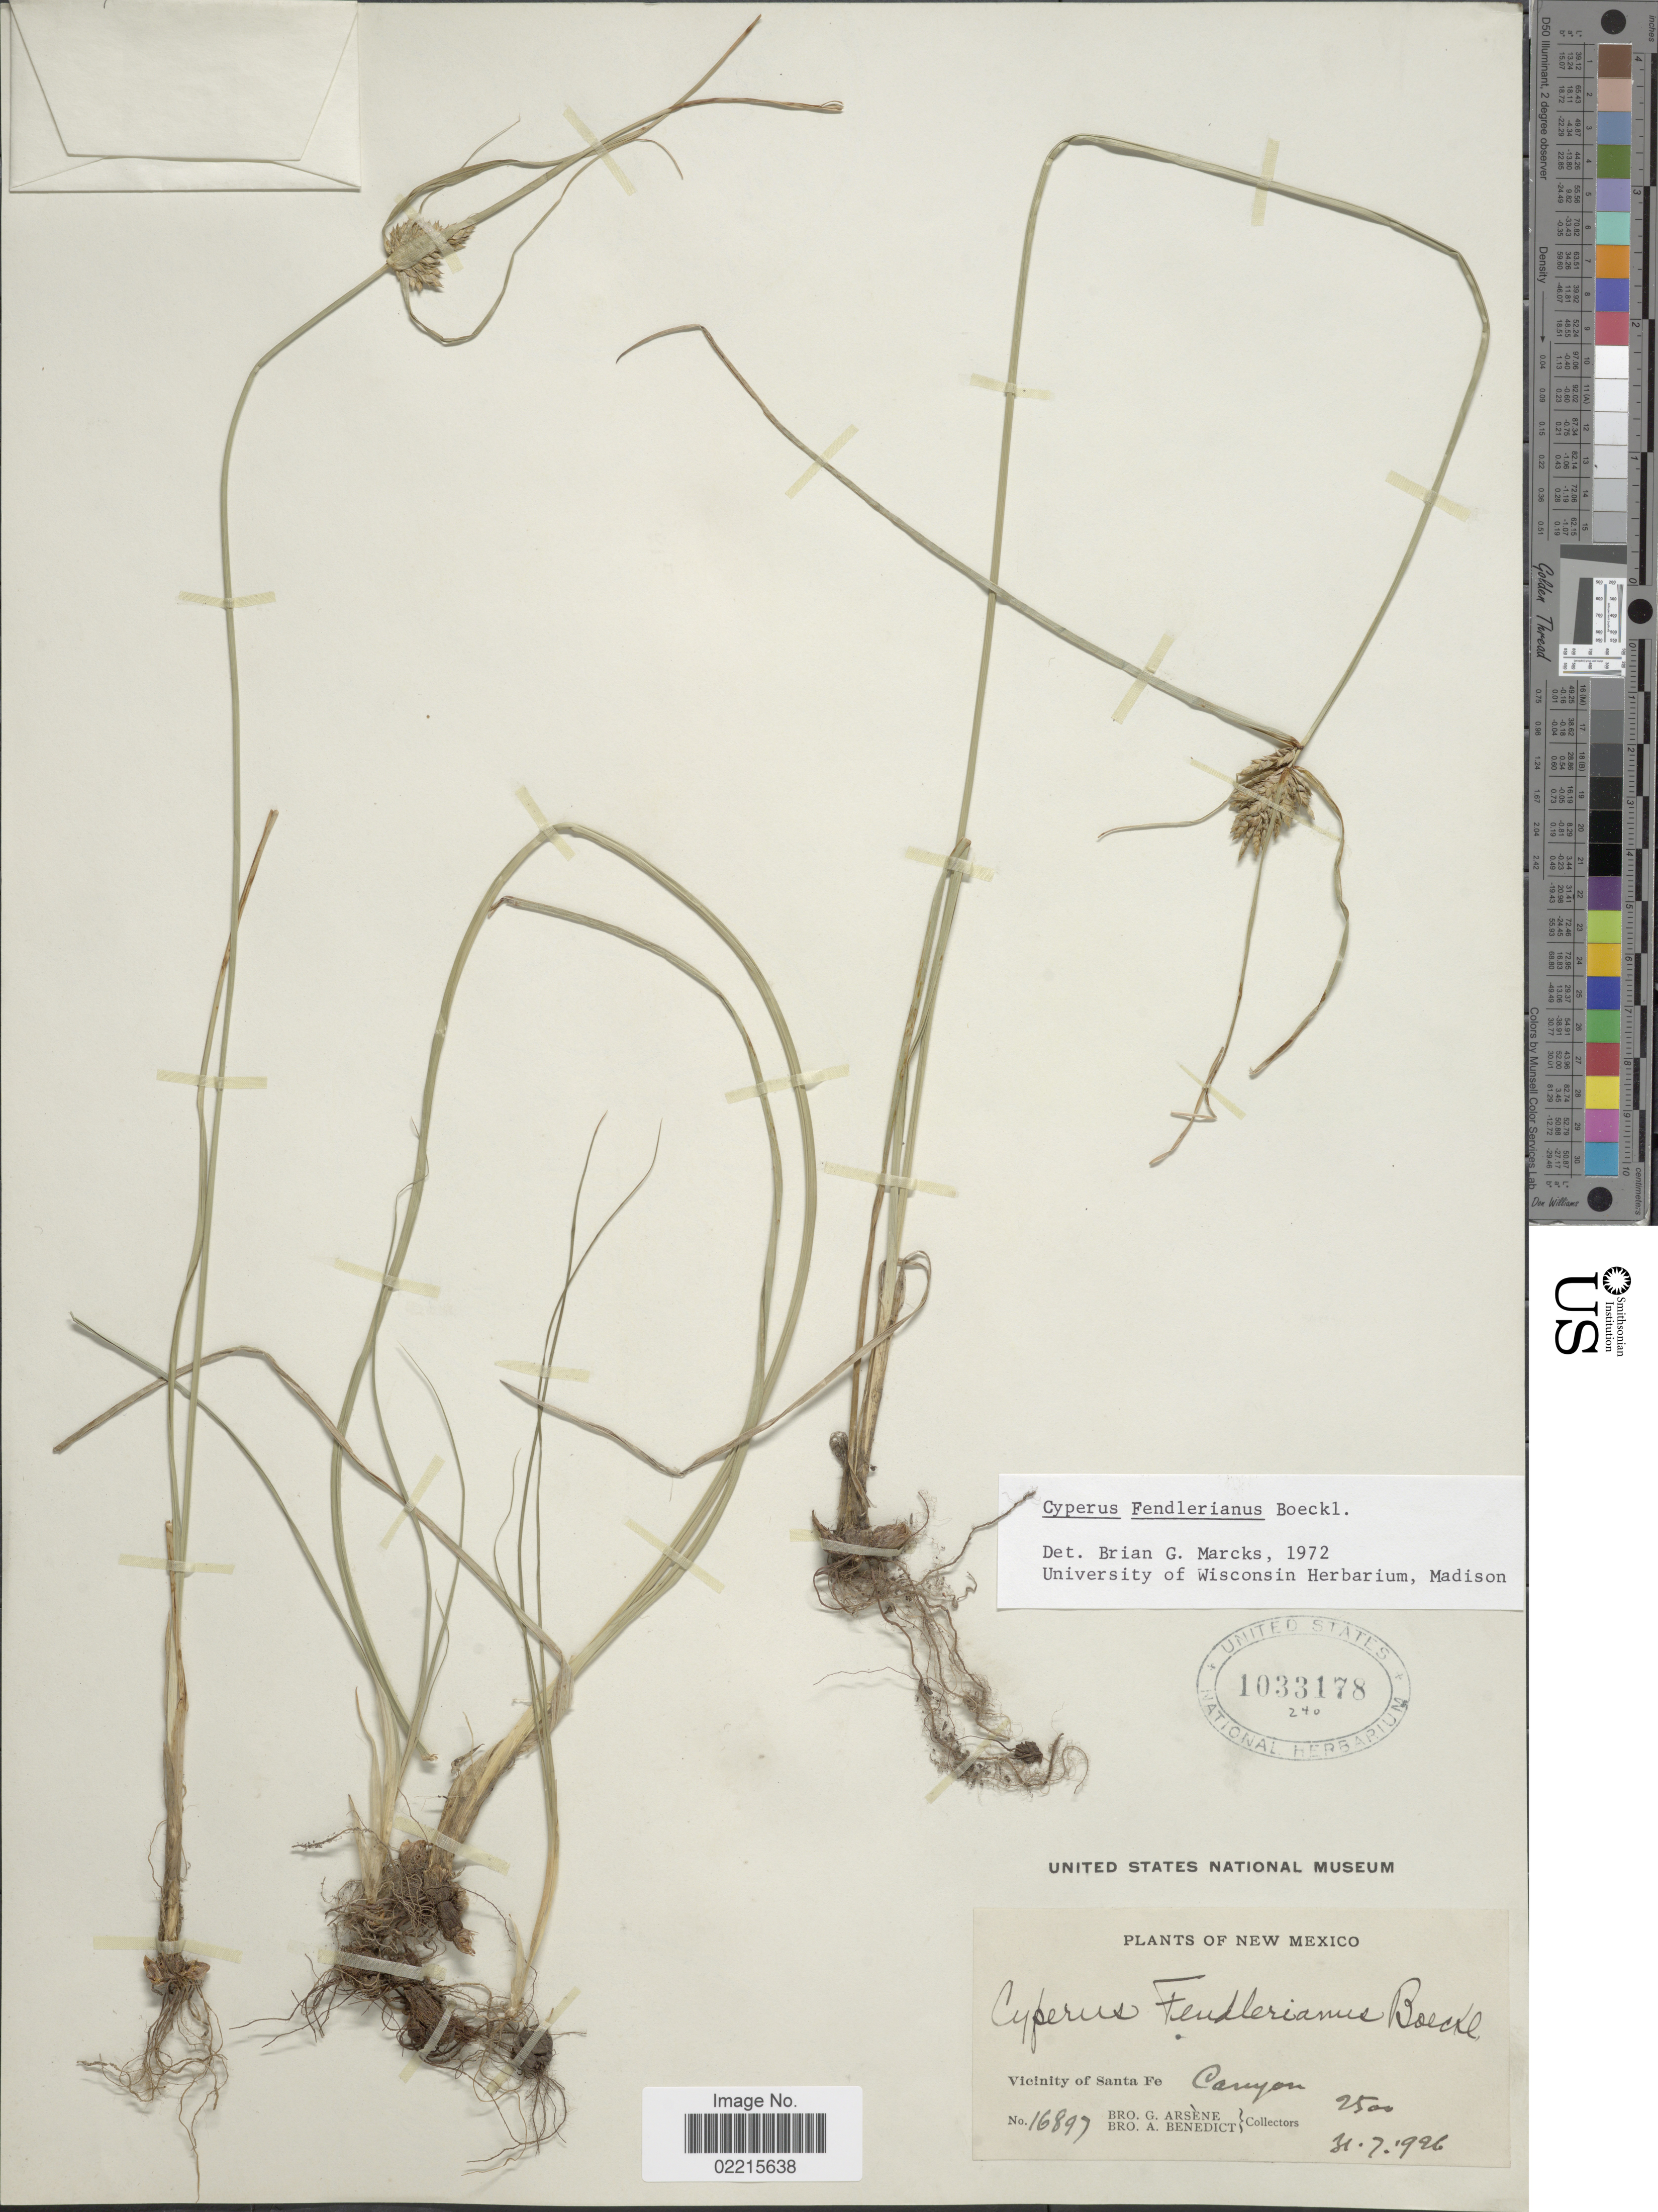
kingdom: Plantae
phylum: Tracheophyta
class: Liliopsida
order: Poales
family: Cyperaceae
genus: Cyperus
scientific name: Cyperus fendlerianus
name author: Boeckeler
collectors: Bro. G. Arsène & Bro. A. Benedict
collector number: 16897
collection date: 1996-07-31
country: United States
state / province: New Mexico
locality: Vicinity of Santa Fe Canyon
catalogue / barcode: US 1033178